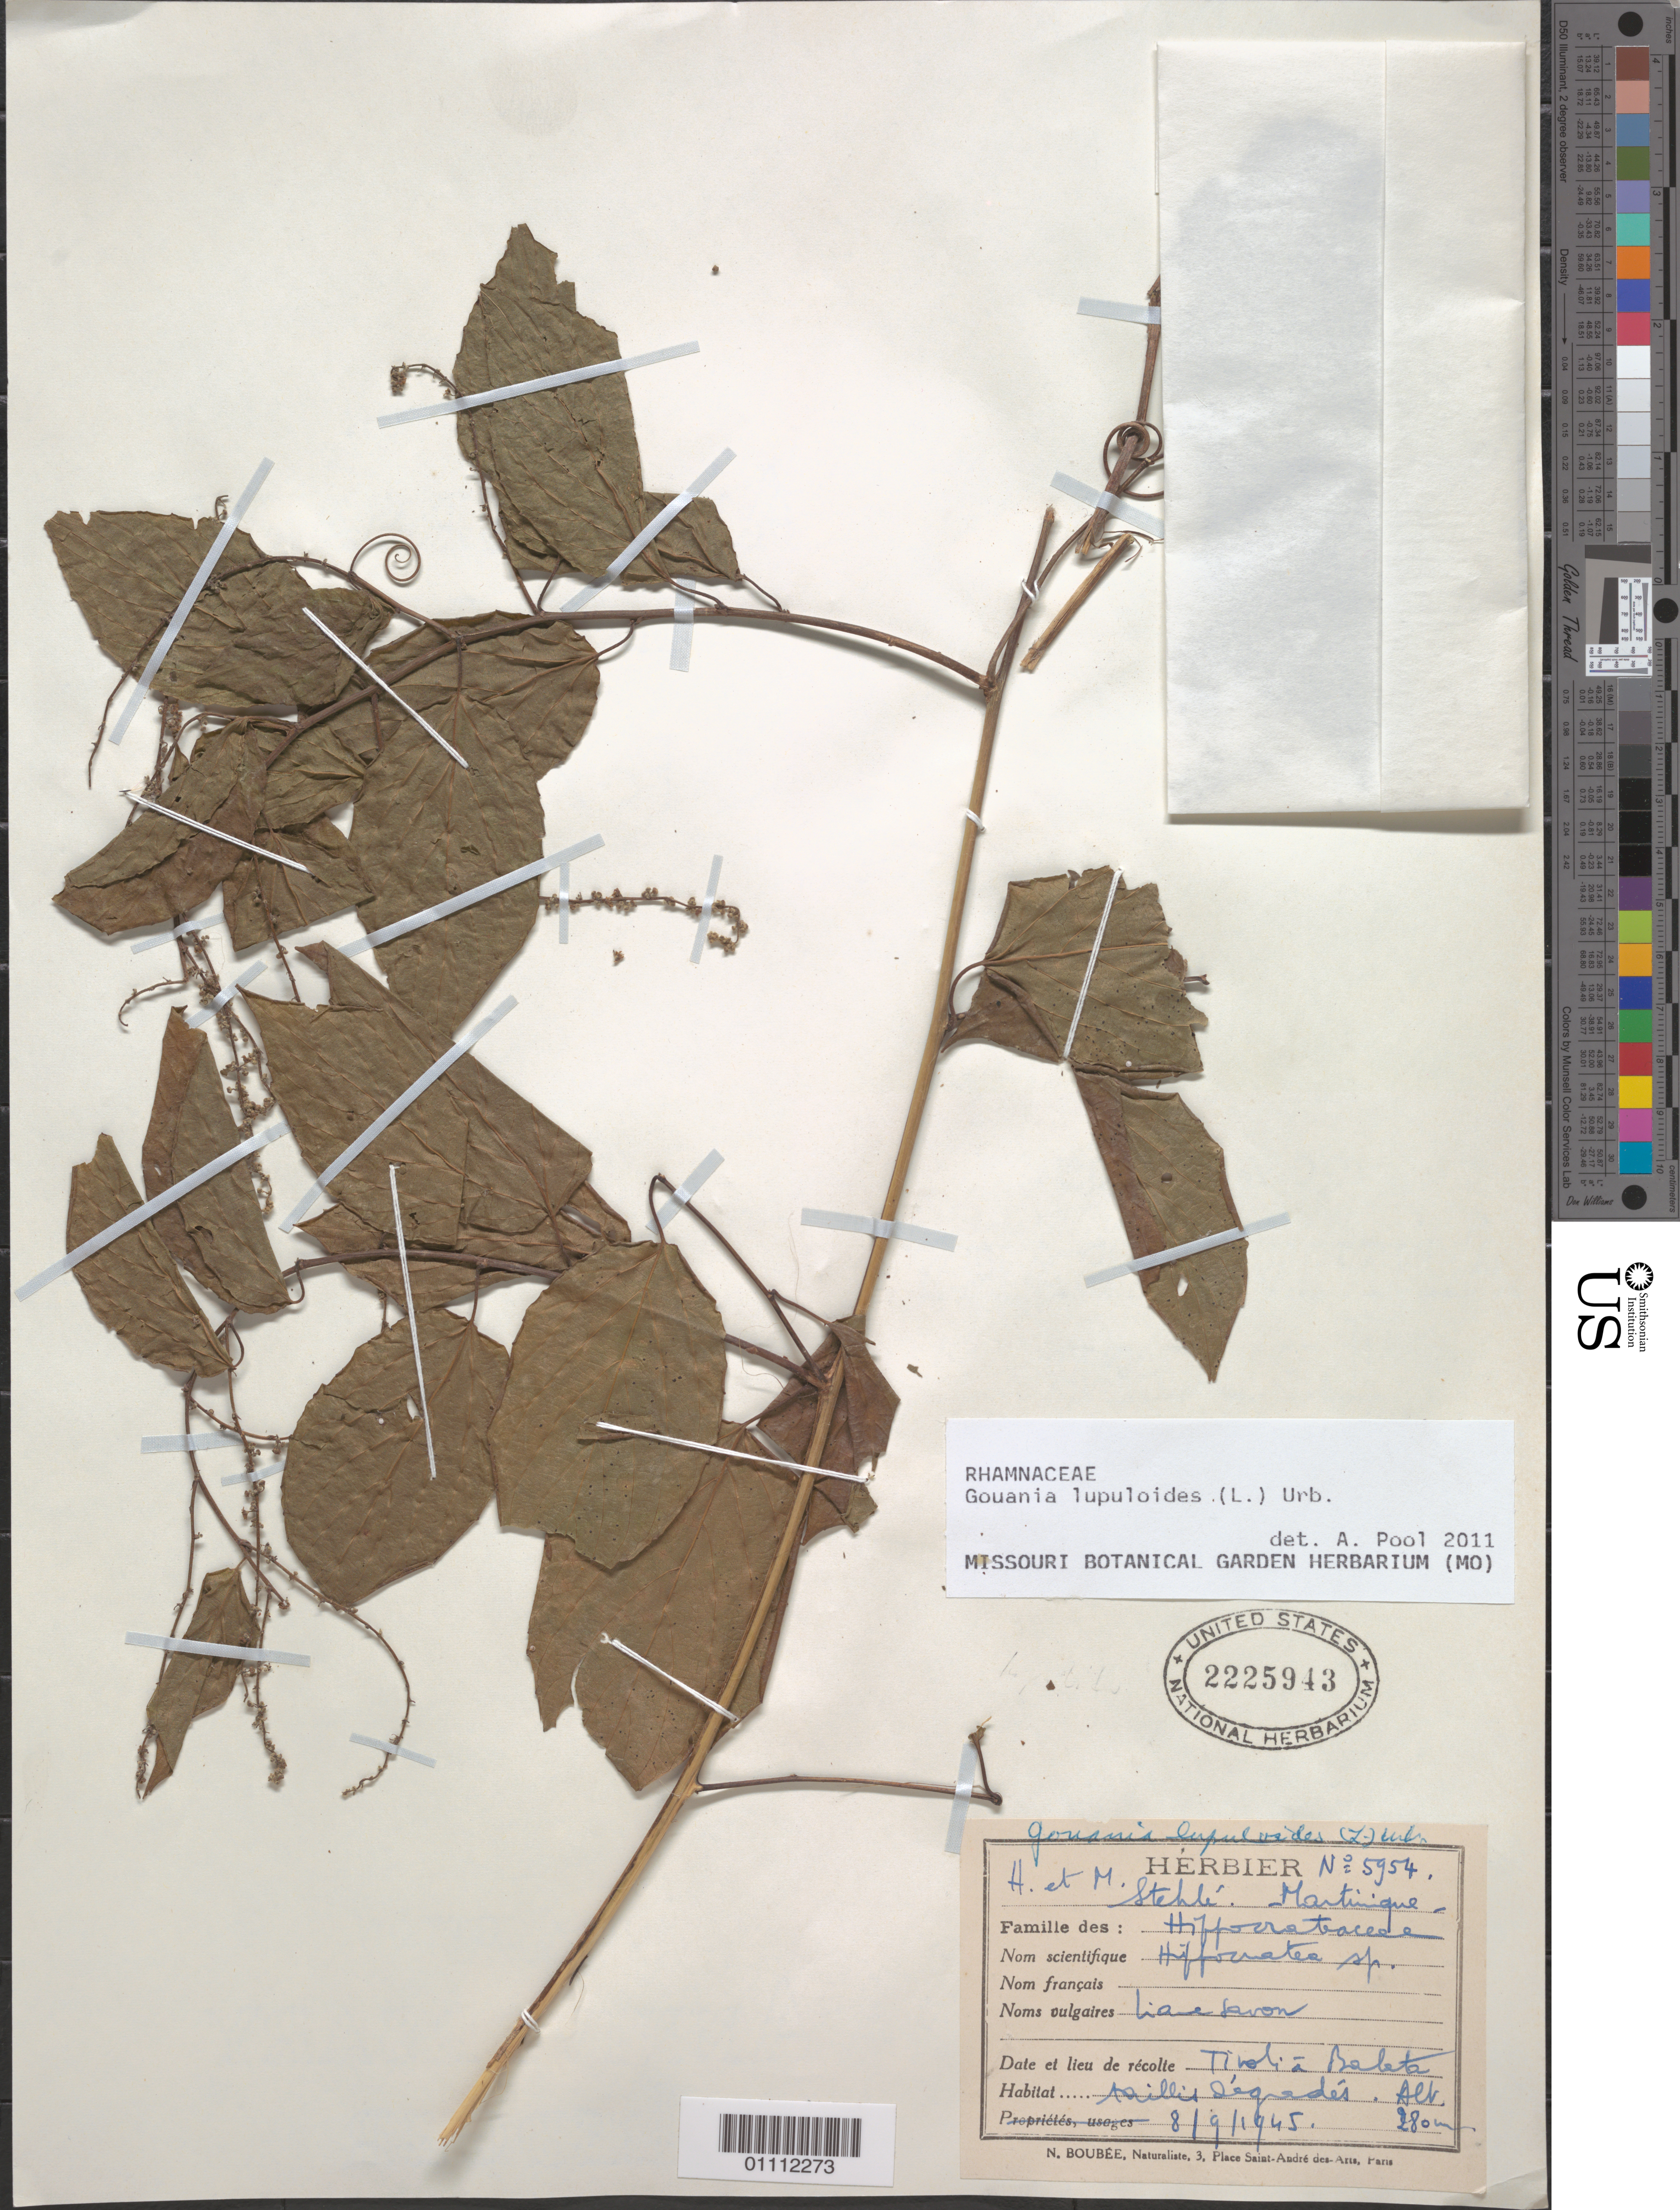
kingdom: Plantae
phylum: Tracheophyta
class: Magnoliopsida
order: Rosales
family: Rhamnaceae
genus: Gouania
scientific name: Gouania lupuloides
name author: (L.) Urb.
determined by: Pool, A., (MO), Missouri Botanical Garden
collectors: H. Stehlé & M. Stehlé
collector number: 5954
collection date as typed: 08 Sep 1945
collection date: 1945-09-08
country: Martinique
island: Martinique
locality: Tivoli à Beleta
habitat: Tailles dégradés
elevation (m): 280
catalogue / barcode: US 2225943